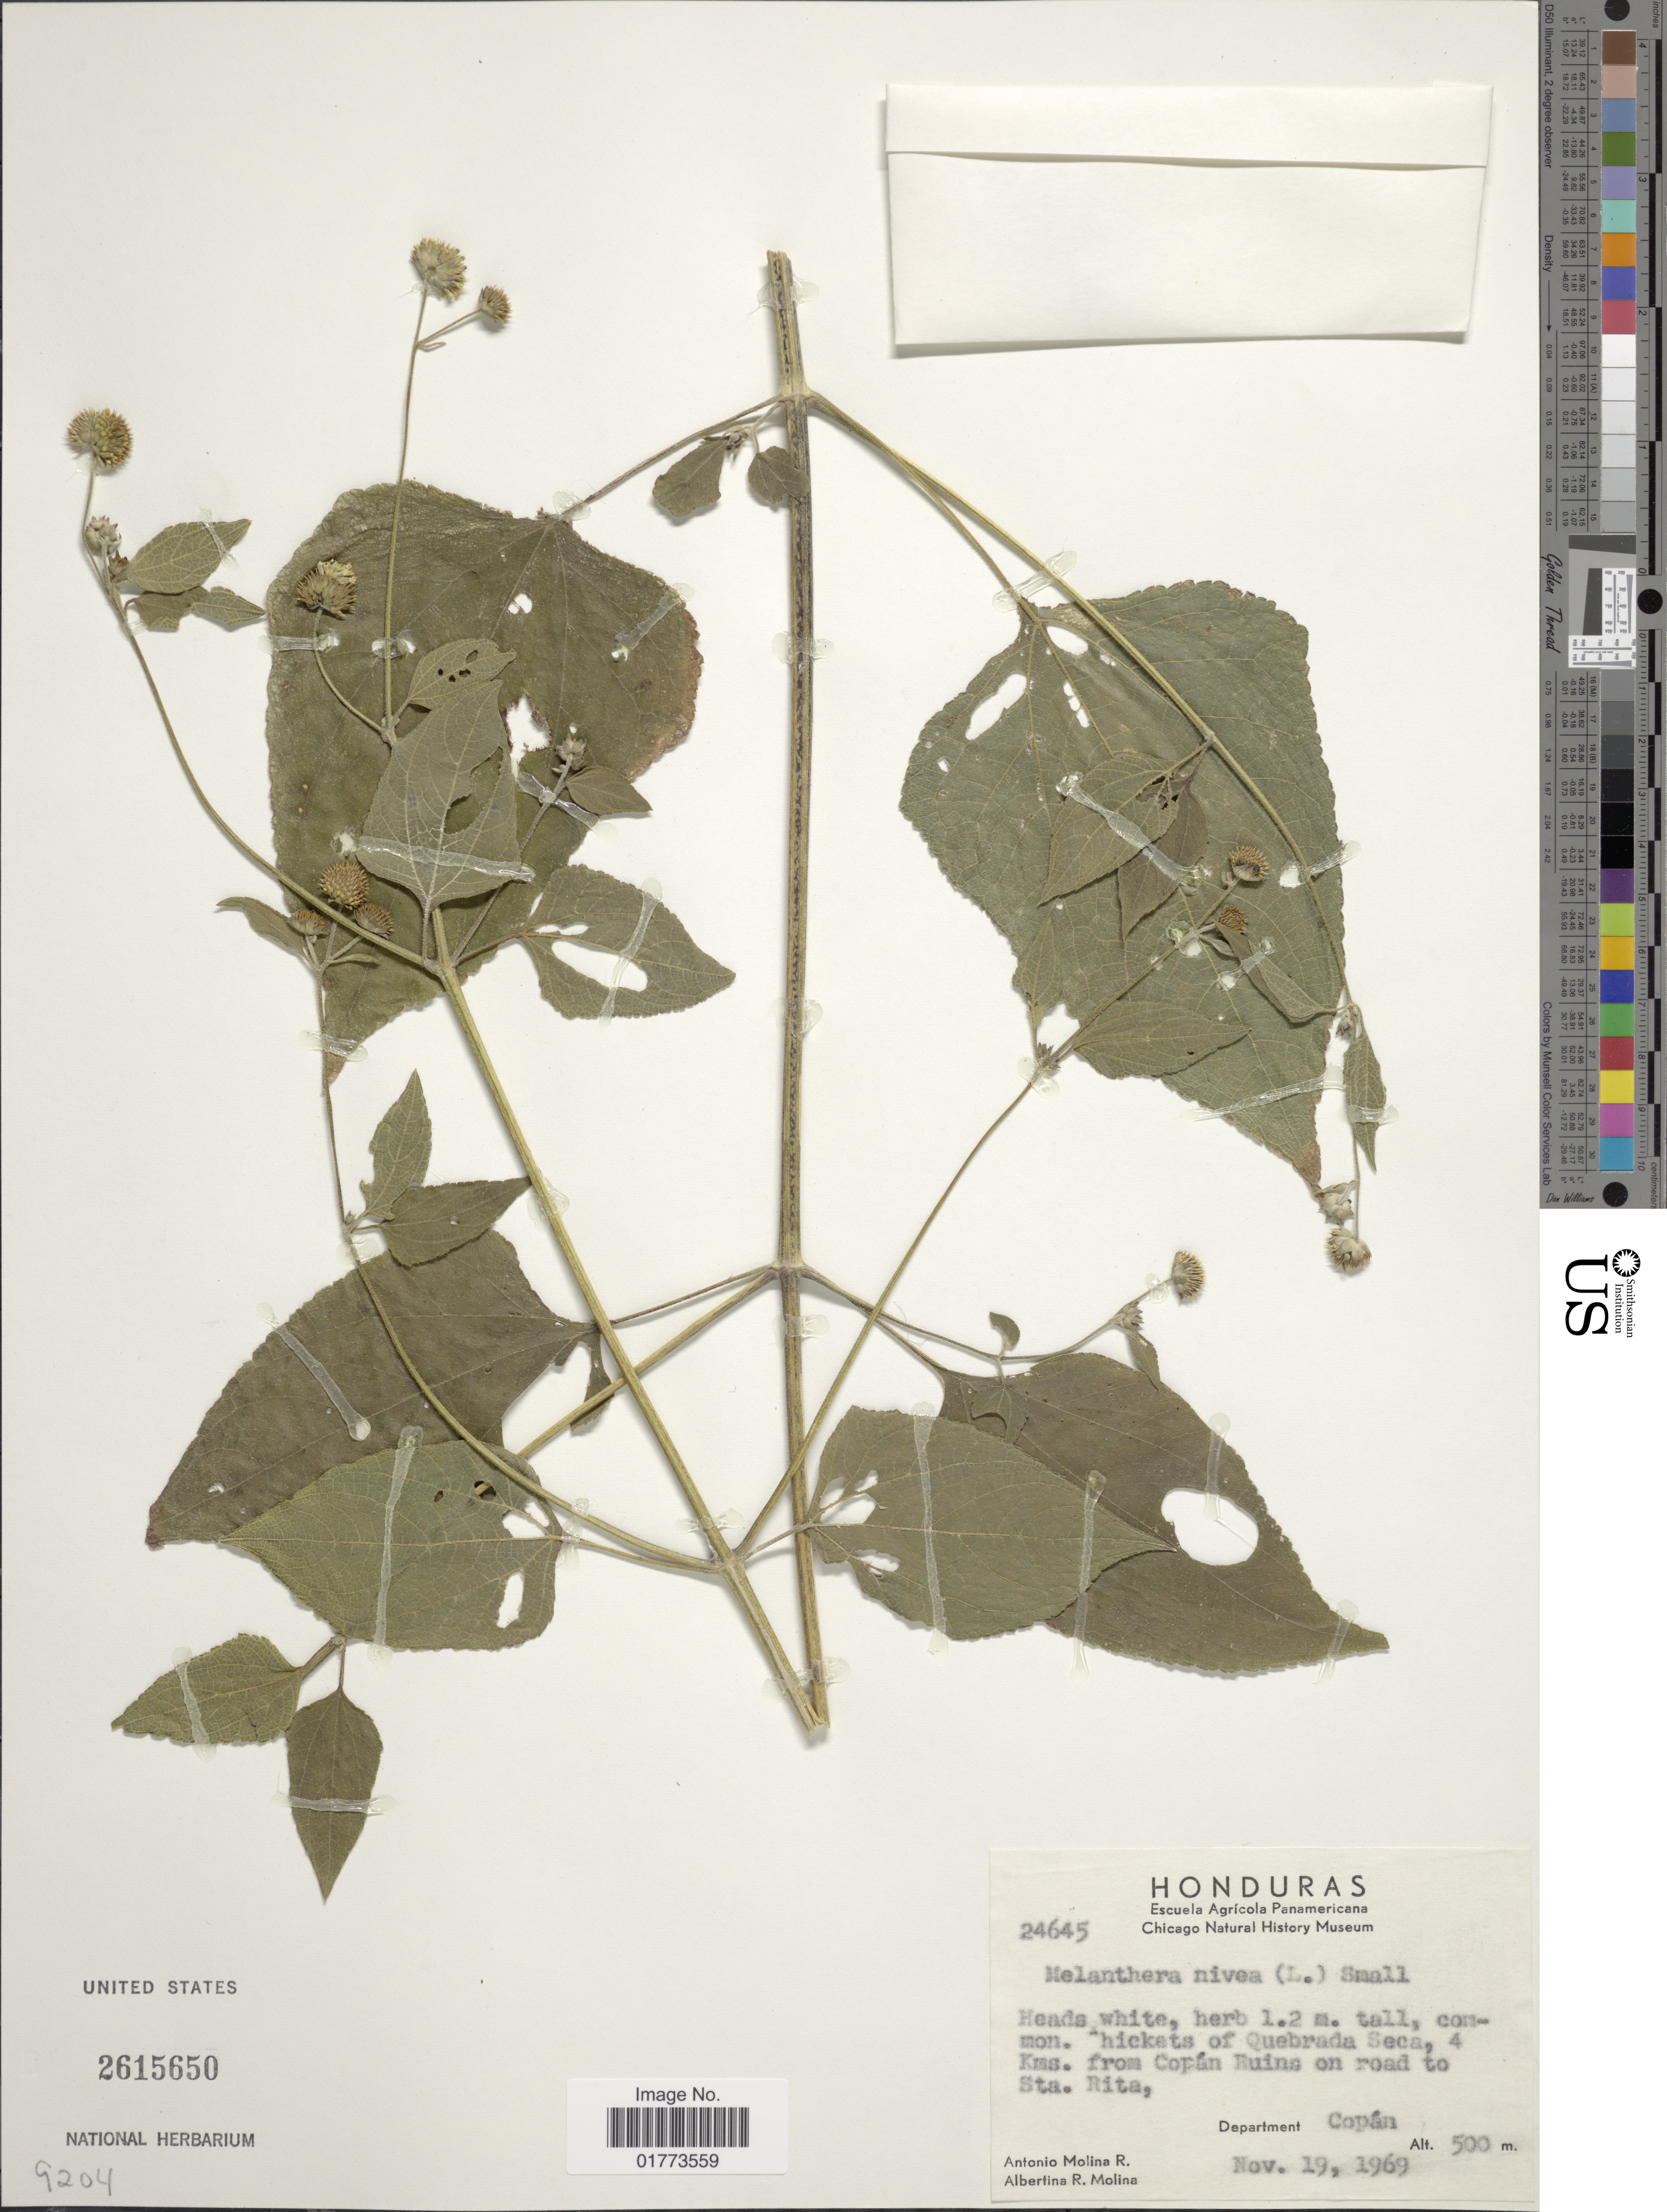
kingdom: Plantae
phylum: Tracheophyta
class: Magnoliopsida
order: Asterales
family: Asteraceae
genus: Melanthera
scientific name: Melanthera nivea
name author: (L.) Small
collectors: A. Molina R. & A. R. Molina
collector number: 24645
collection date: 1969-11-19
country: Honduras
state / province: Copán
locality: Thickets of Quebrada Seca, 4 Kms. from Copán Ruins on road to Sta. Rita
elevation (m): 500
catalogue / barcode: US 2615650